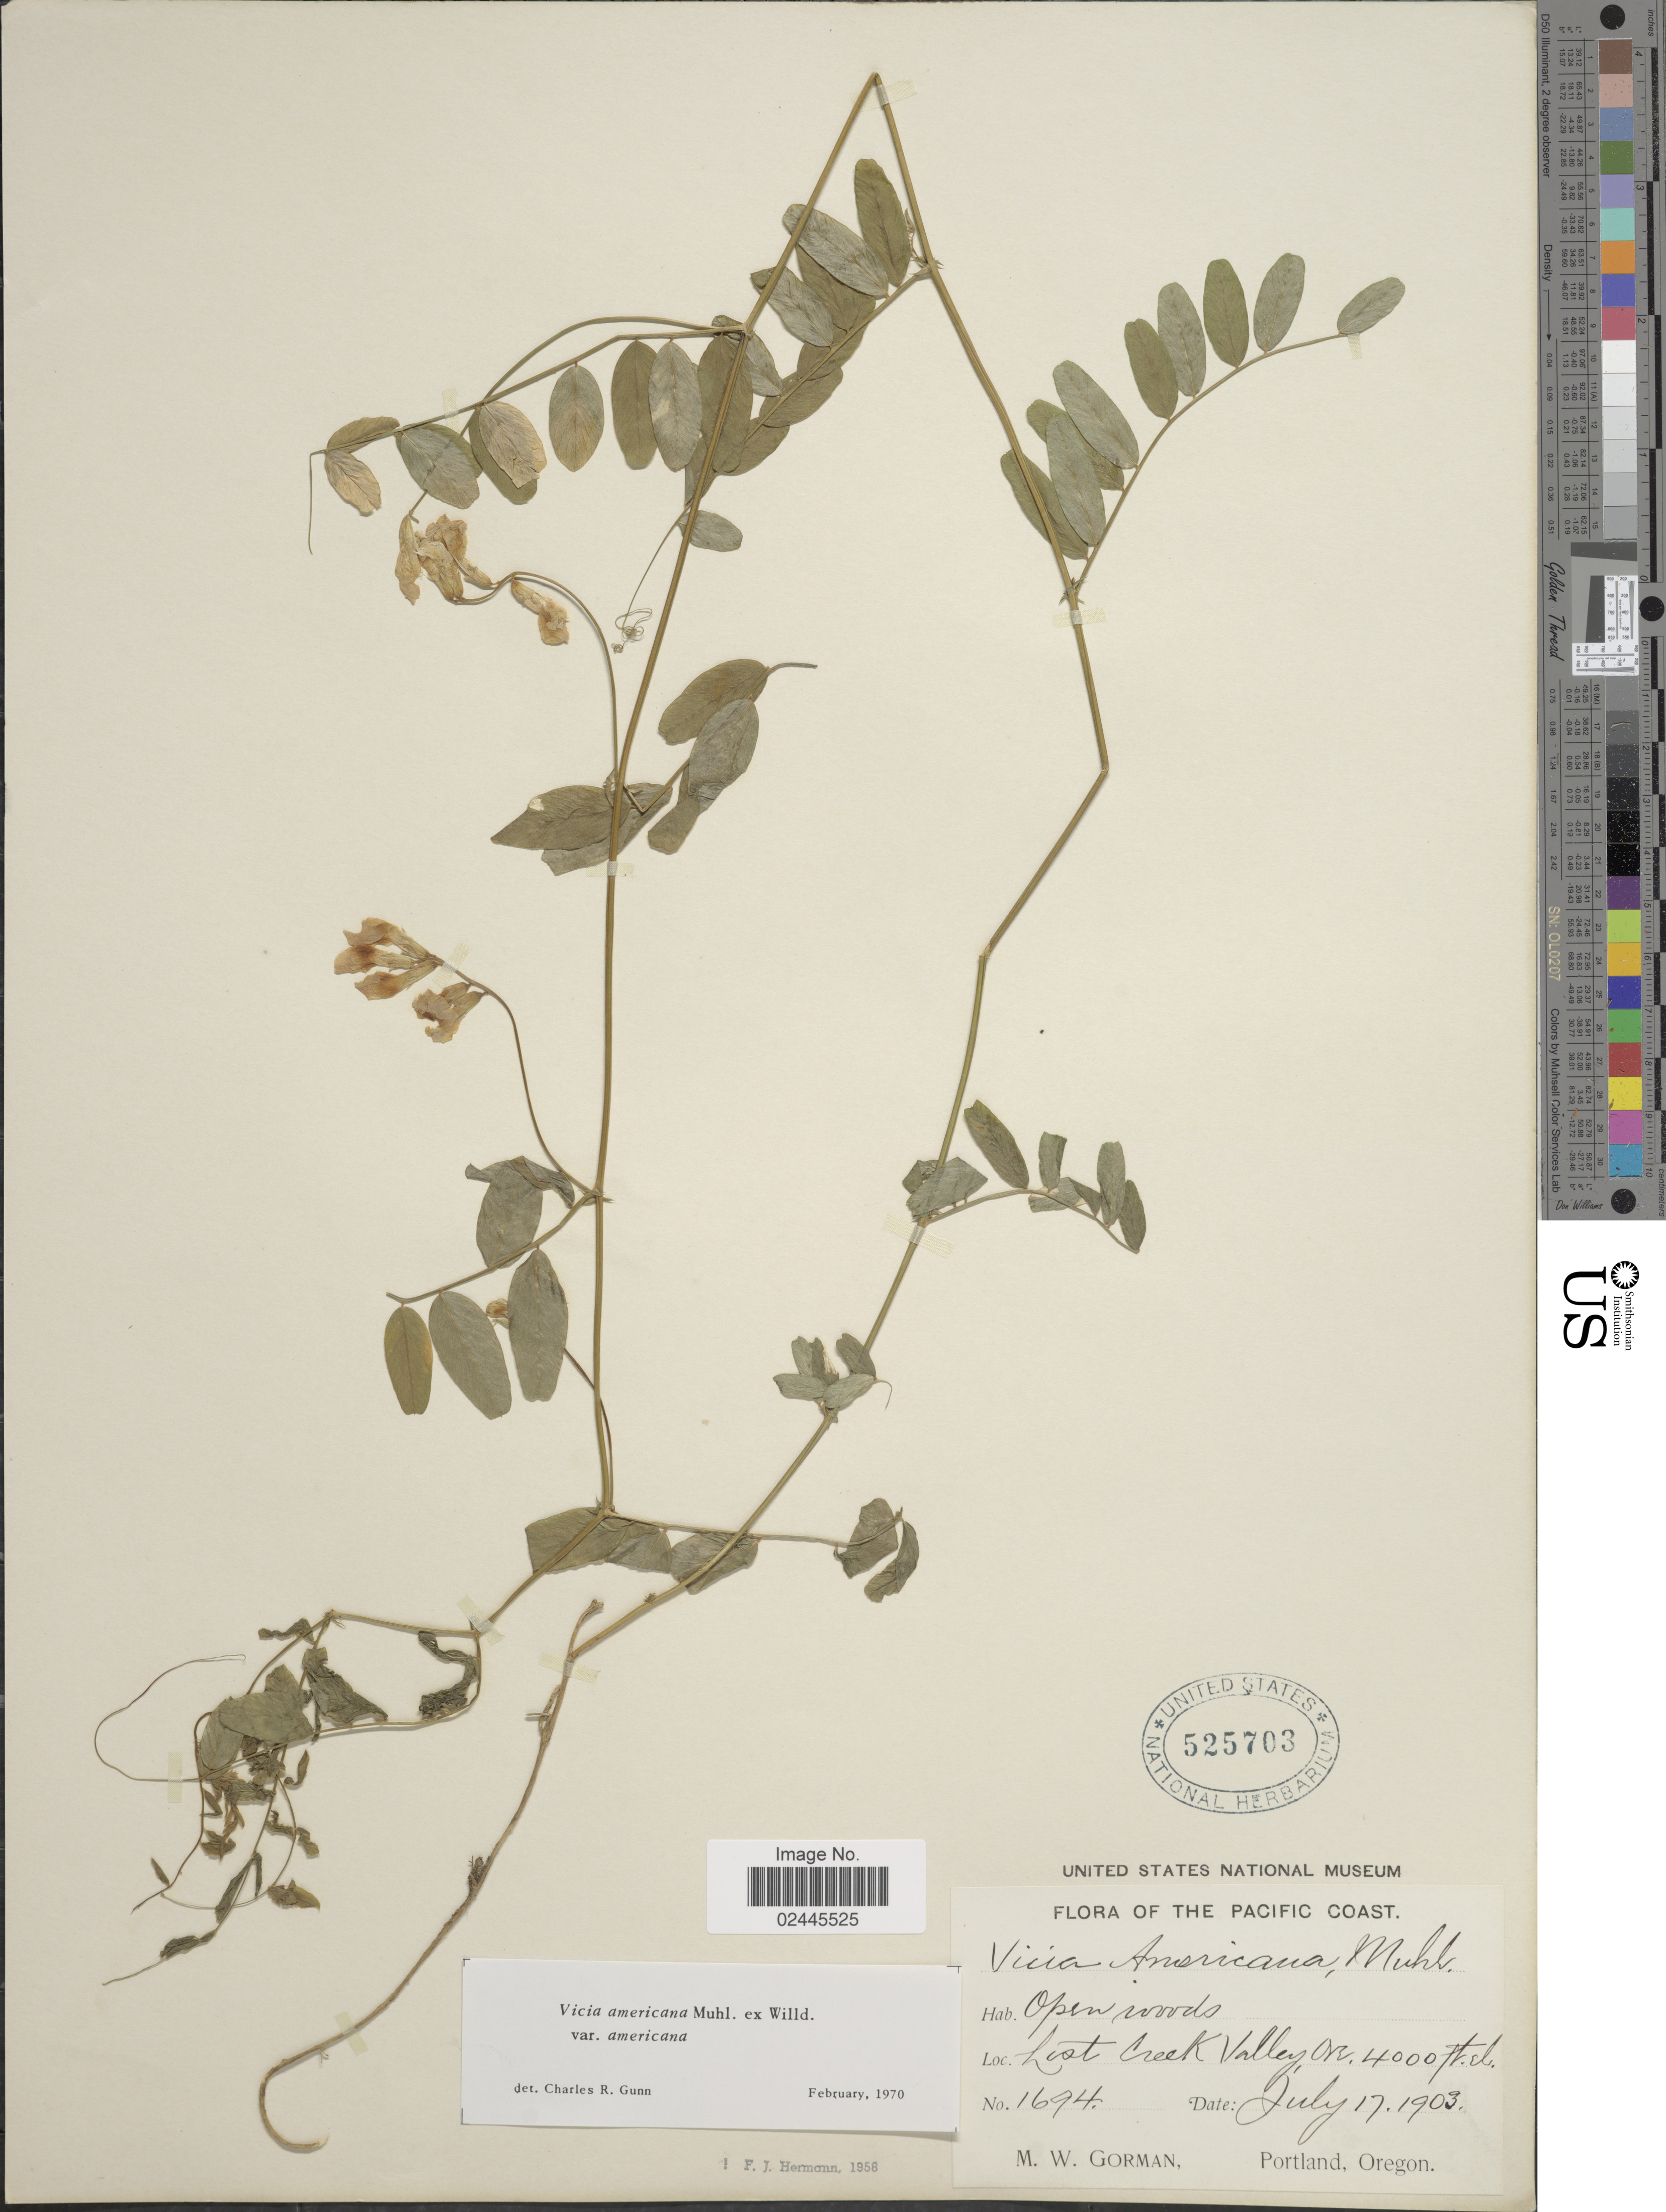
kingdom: Plantae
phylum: Tracheophyta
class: Magnoliopsida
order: Fabales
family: Fabaceae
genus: Vicia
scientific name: Vicia americana var. americana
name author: Muhl. ex Willd.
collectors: M. W. Gorman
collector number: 1694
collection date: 1903-07-17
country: United States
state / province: Oregon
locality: The Pacific Coast, open woods, Lost Creek Valley.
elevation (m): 1219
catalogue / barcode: US 525703